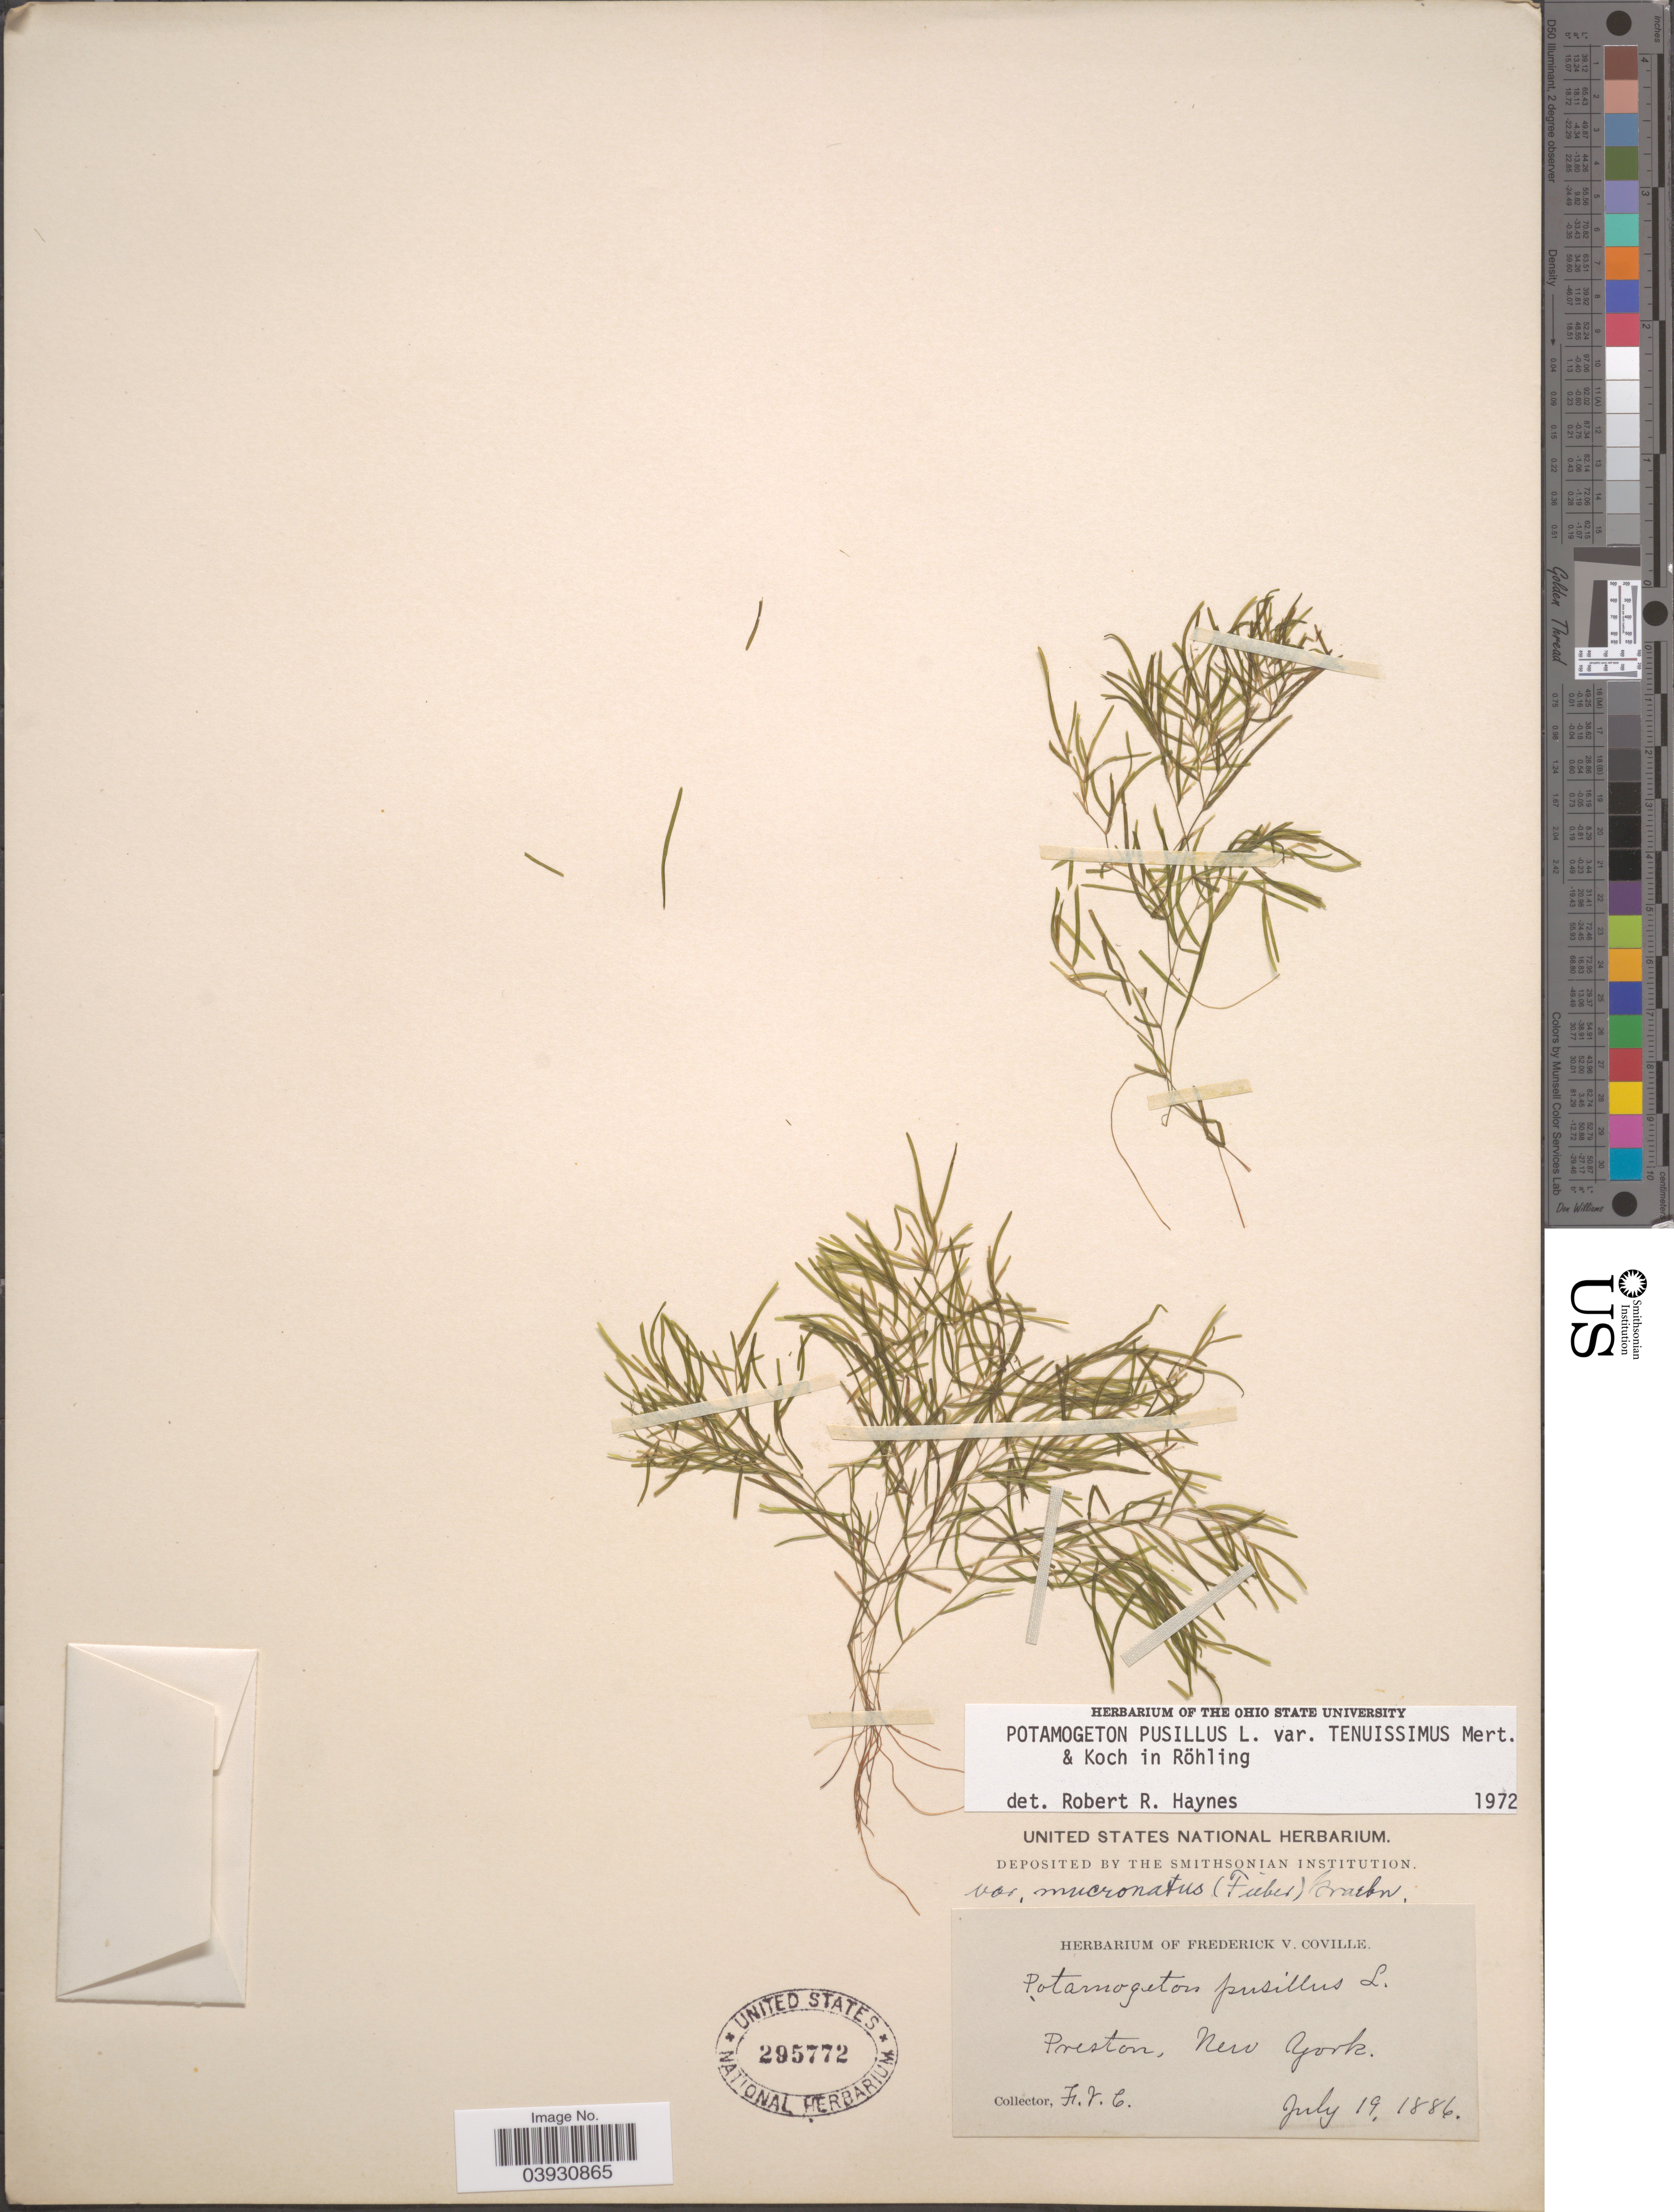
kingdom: Plantae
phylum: Tracheophyta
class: Liliopsida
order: Alismatales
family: Potamogetonaceae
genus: Potamogeton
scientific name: Potamogeton pusillus subsp. tenuissimus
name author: Mert. & W.D.J. Koch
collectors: F. V. Coville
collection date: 1886-07-19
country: United States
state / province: New York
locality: Preston.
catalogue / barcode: US 295772